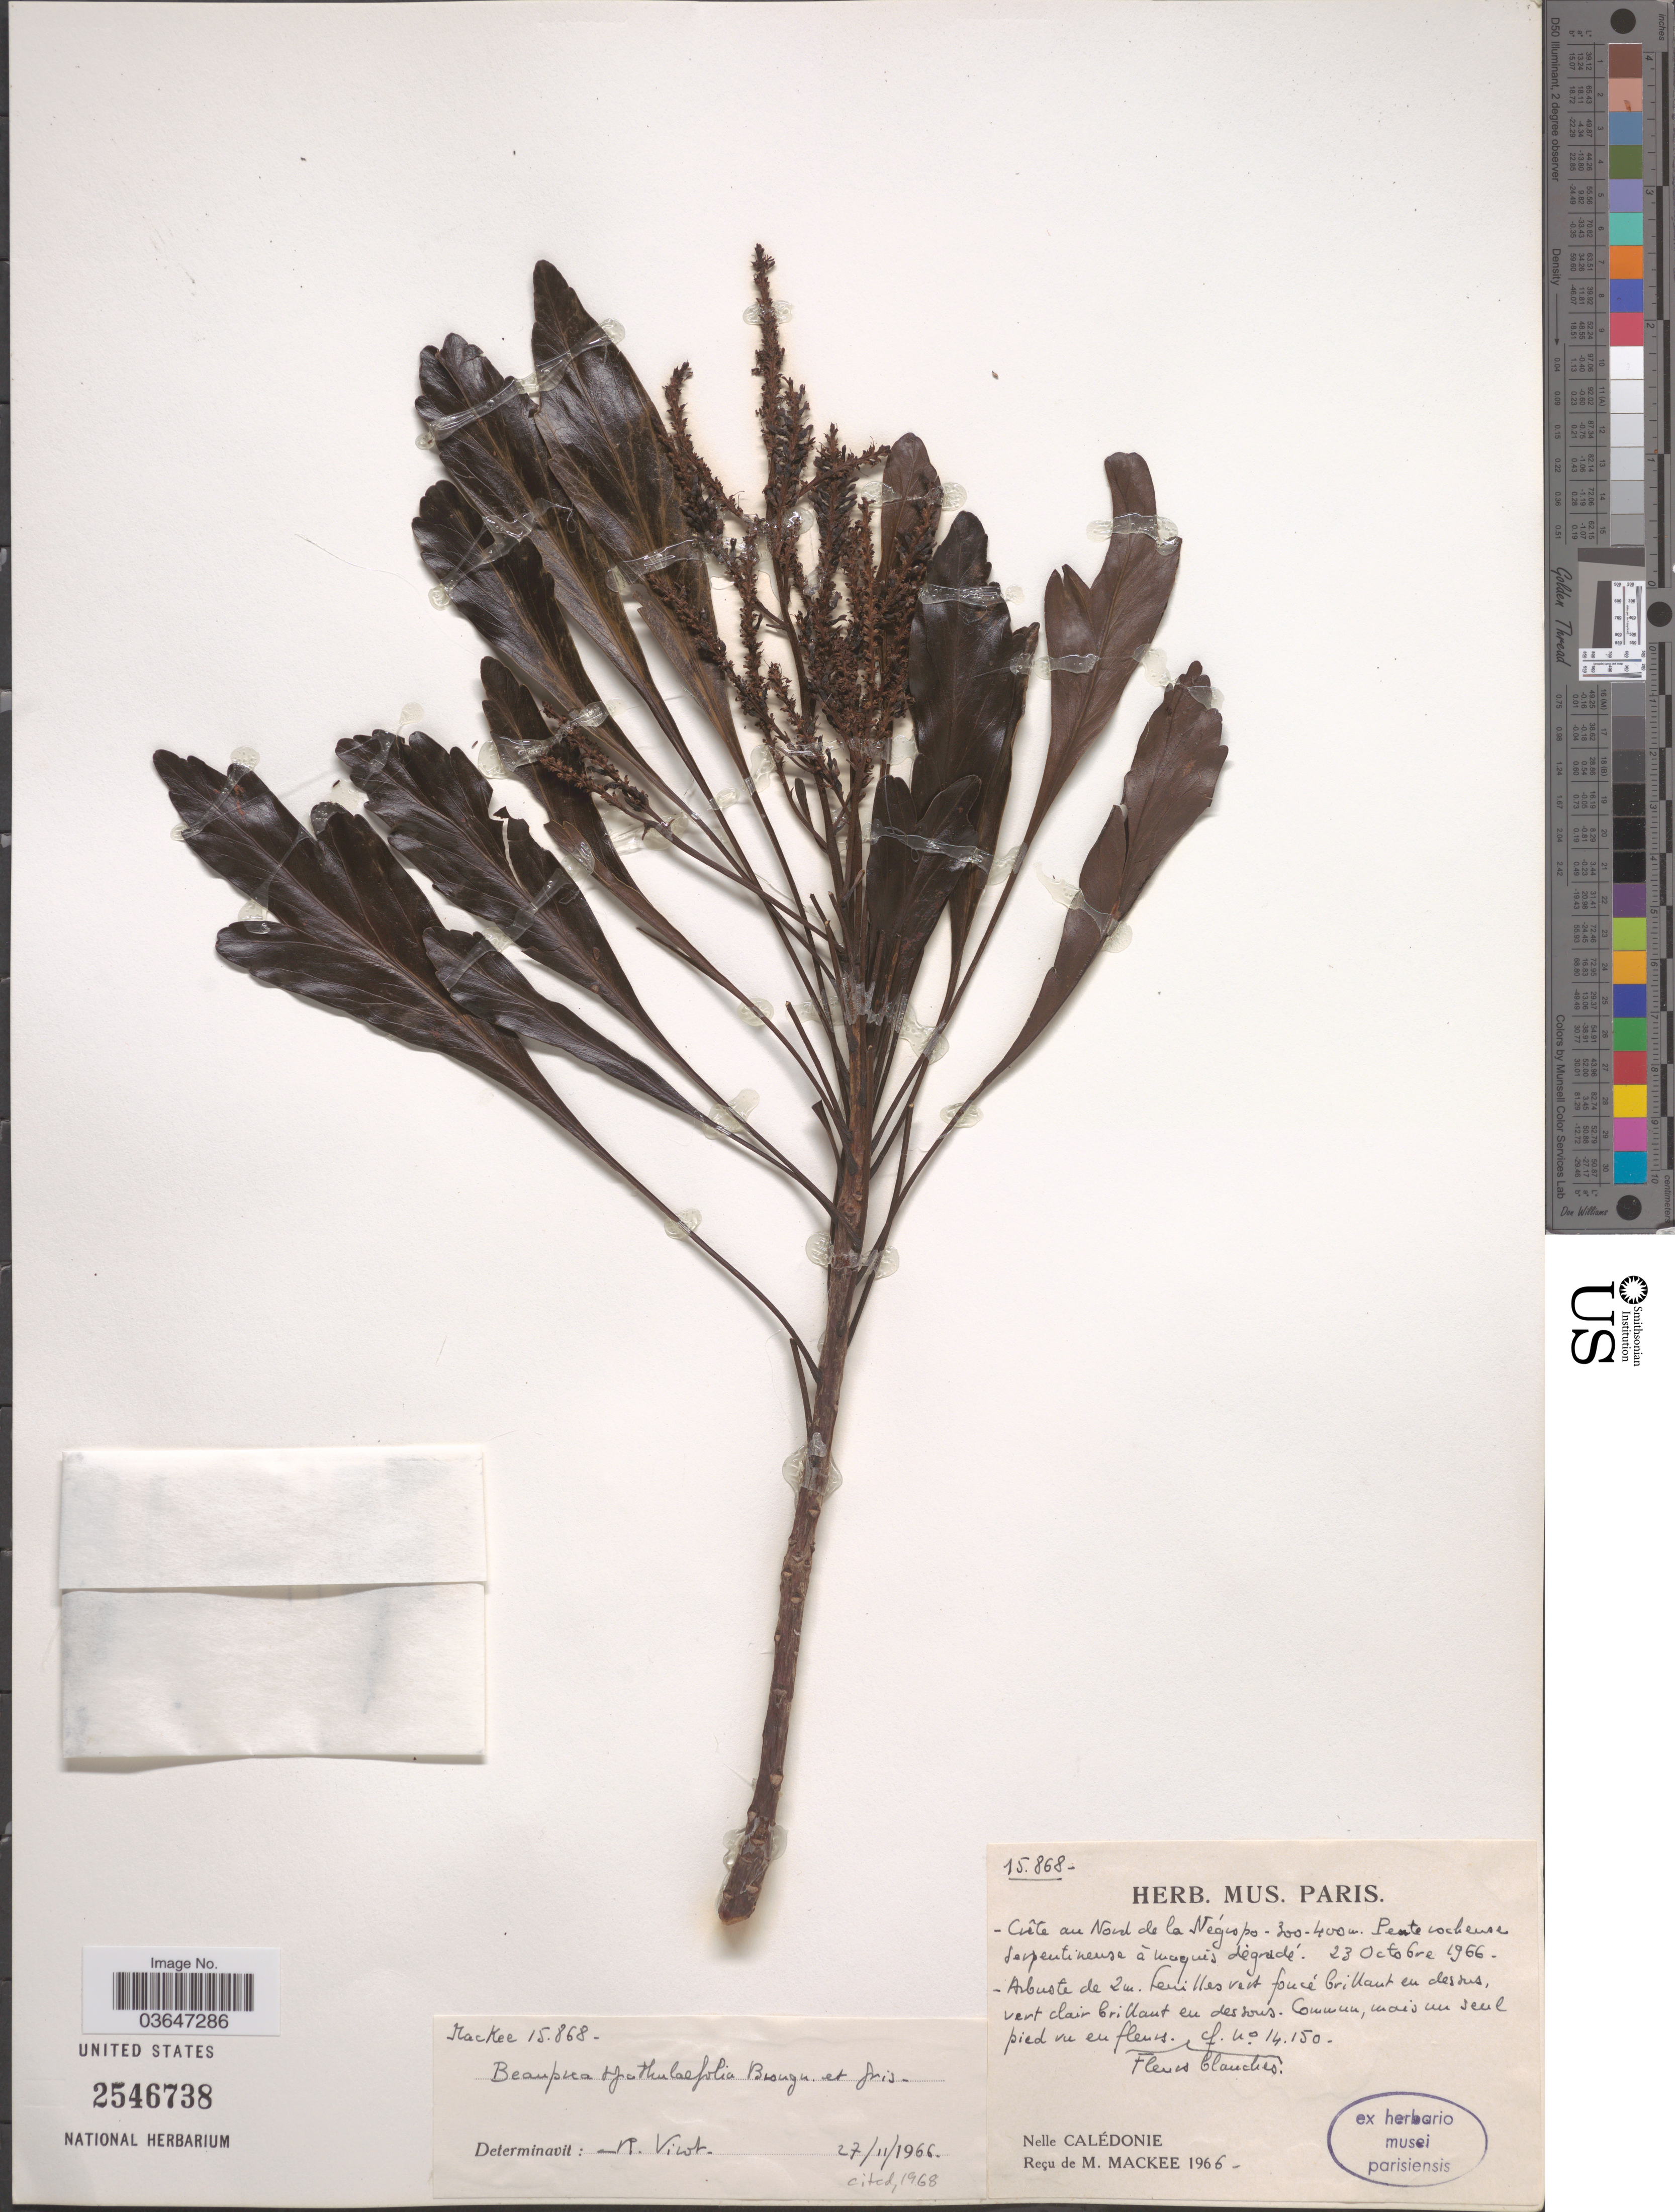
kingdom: Plantae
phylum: Tracheophyta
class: Magnoliopsida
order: Proteales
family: Proteaceae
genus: Beauprea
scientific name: Beauprea spathulifolia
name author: Brongn. & Gris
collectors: M. Mackee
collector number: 15868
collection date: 1966-10-23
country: New Caledonia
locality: Crête au Nord de la Négropo [interpreted].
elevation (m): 300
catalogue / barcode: US 2546738